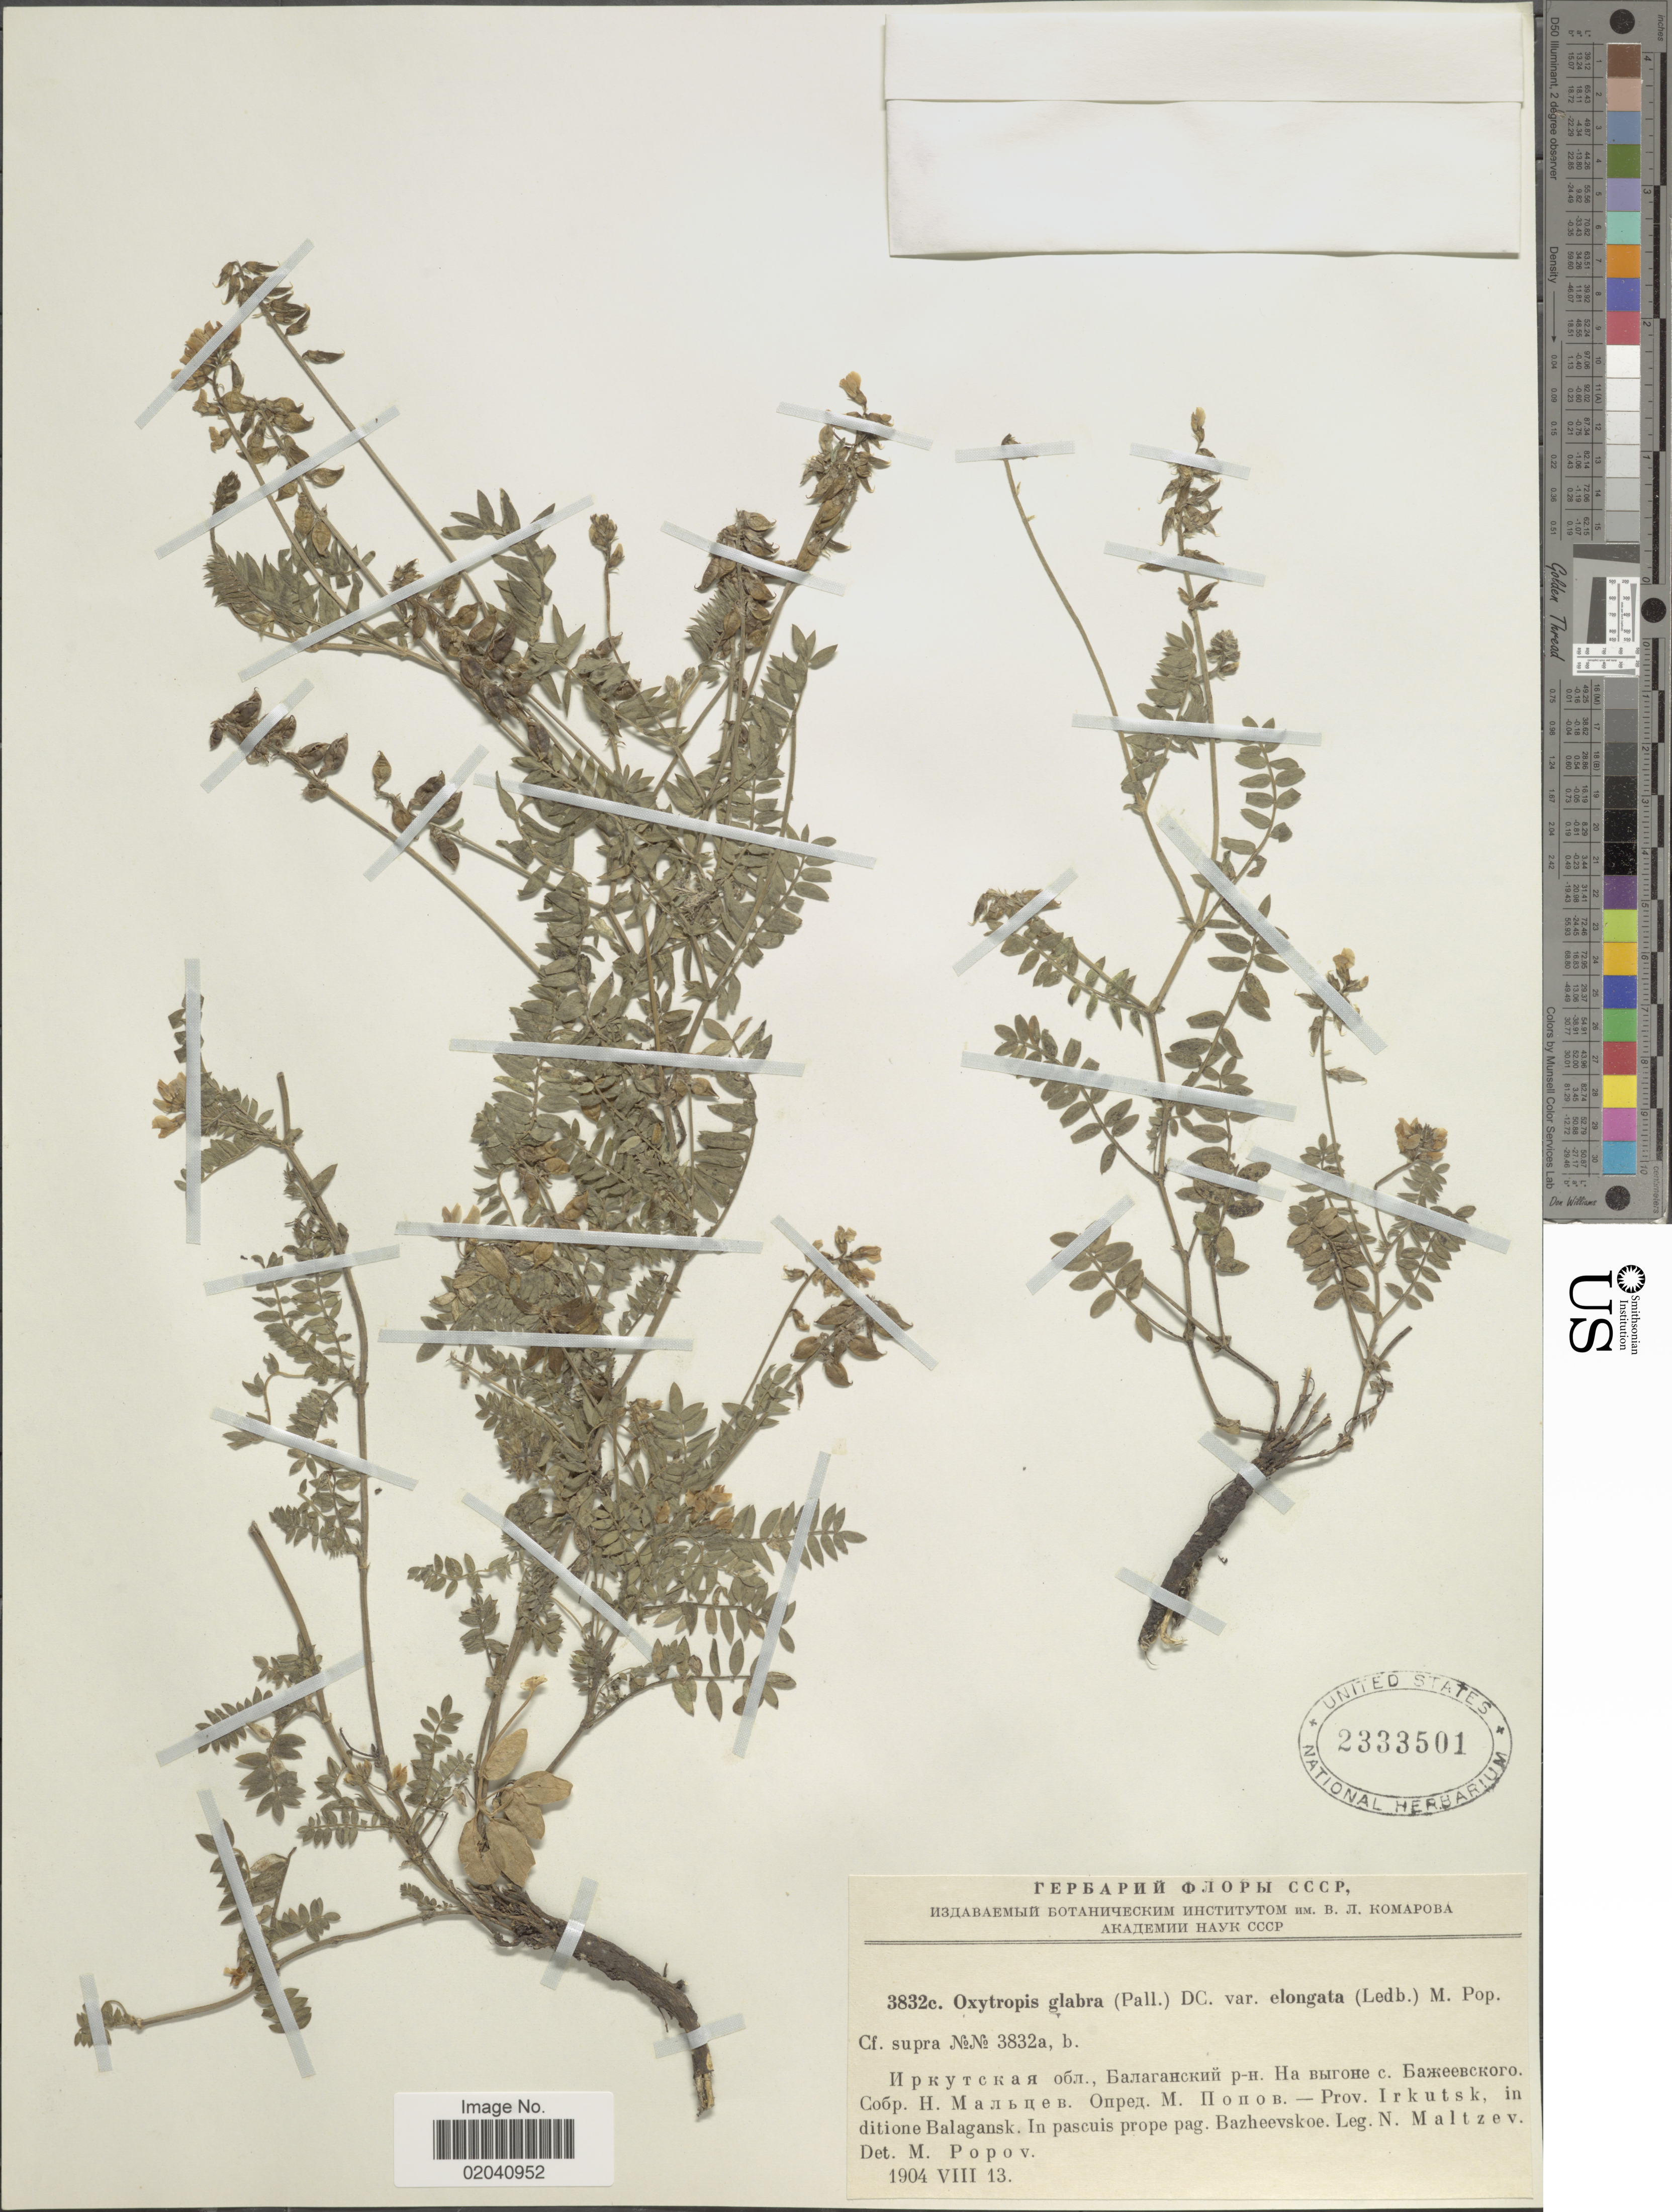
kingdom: Plantae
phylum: Tracheophyta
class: Magnoliopsida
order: Fabales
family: Fabaceae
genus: Oxytropis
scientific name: Oxytropis glabra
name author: DC.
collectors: N. Maltzev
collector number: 3832c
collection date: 1904-08-13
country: Russian Federation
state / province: Irkutsk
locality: In ditione Balagansk, in pascuis prope pag. Bazheevskoe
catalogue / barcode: US 2333501